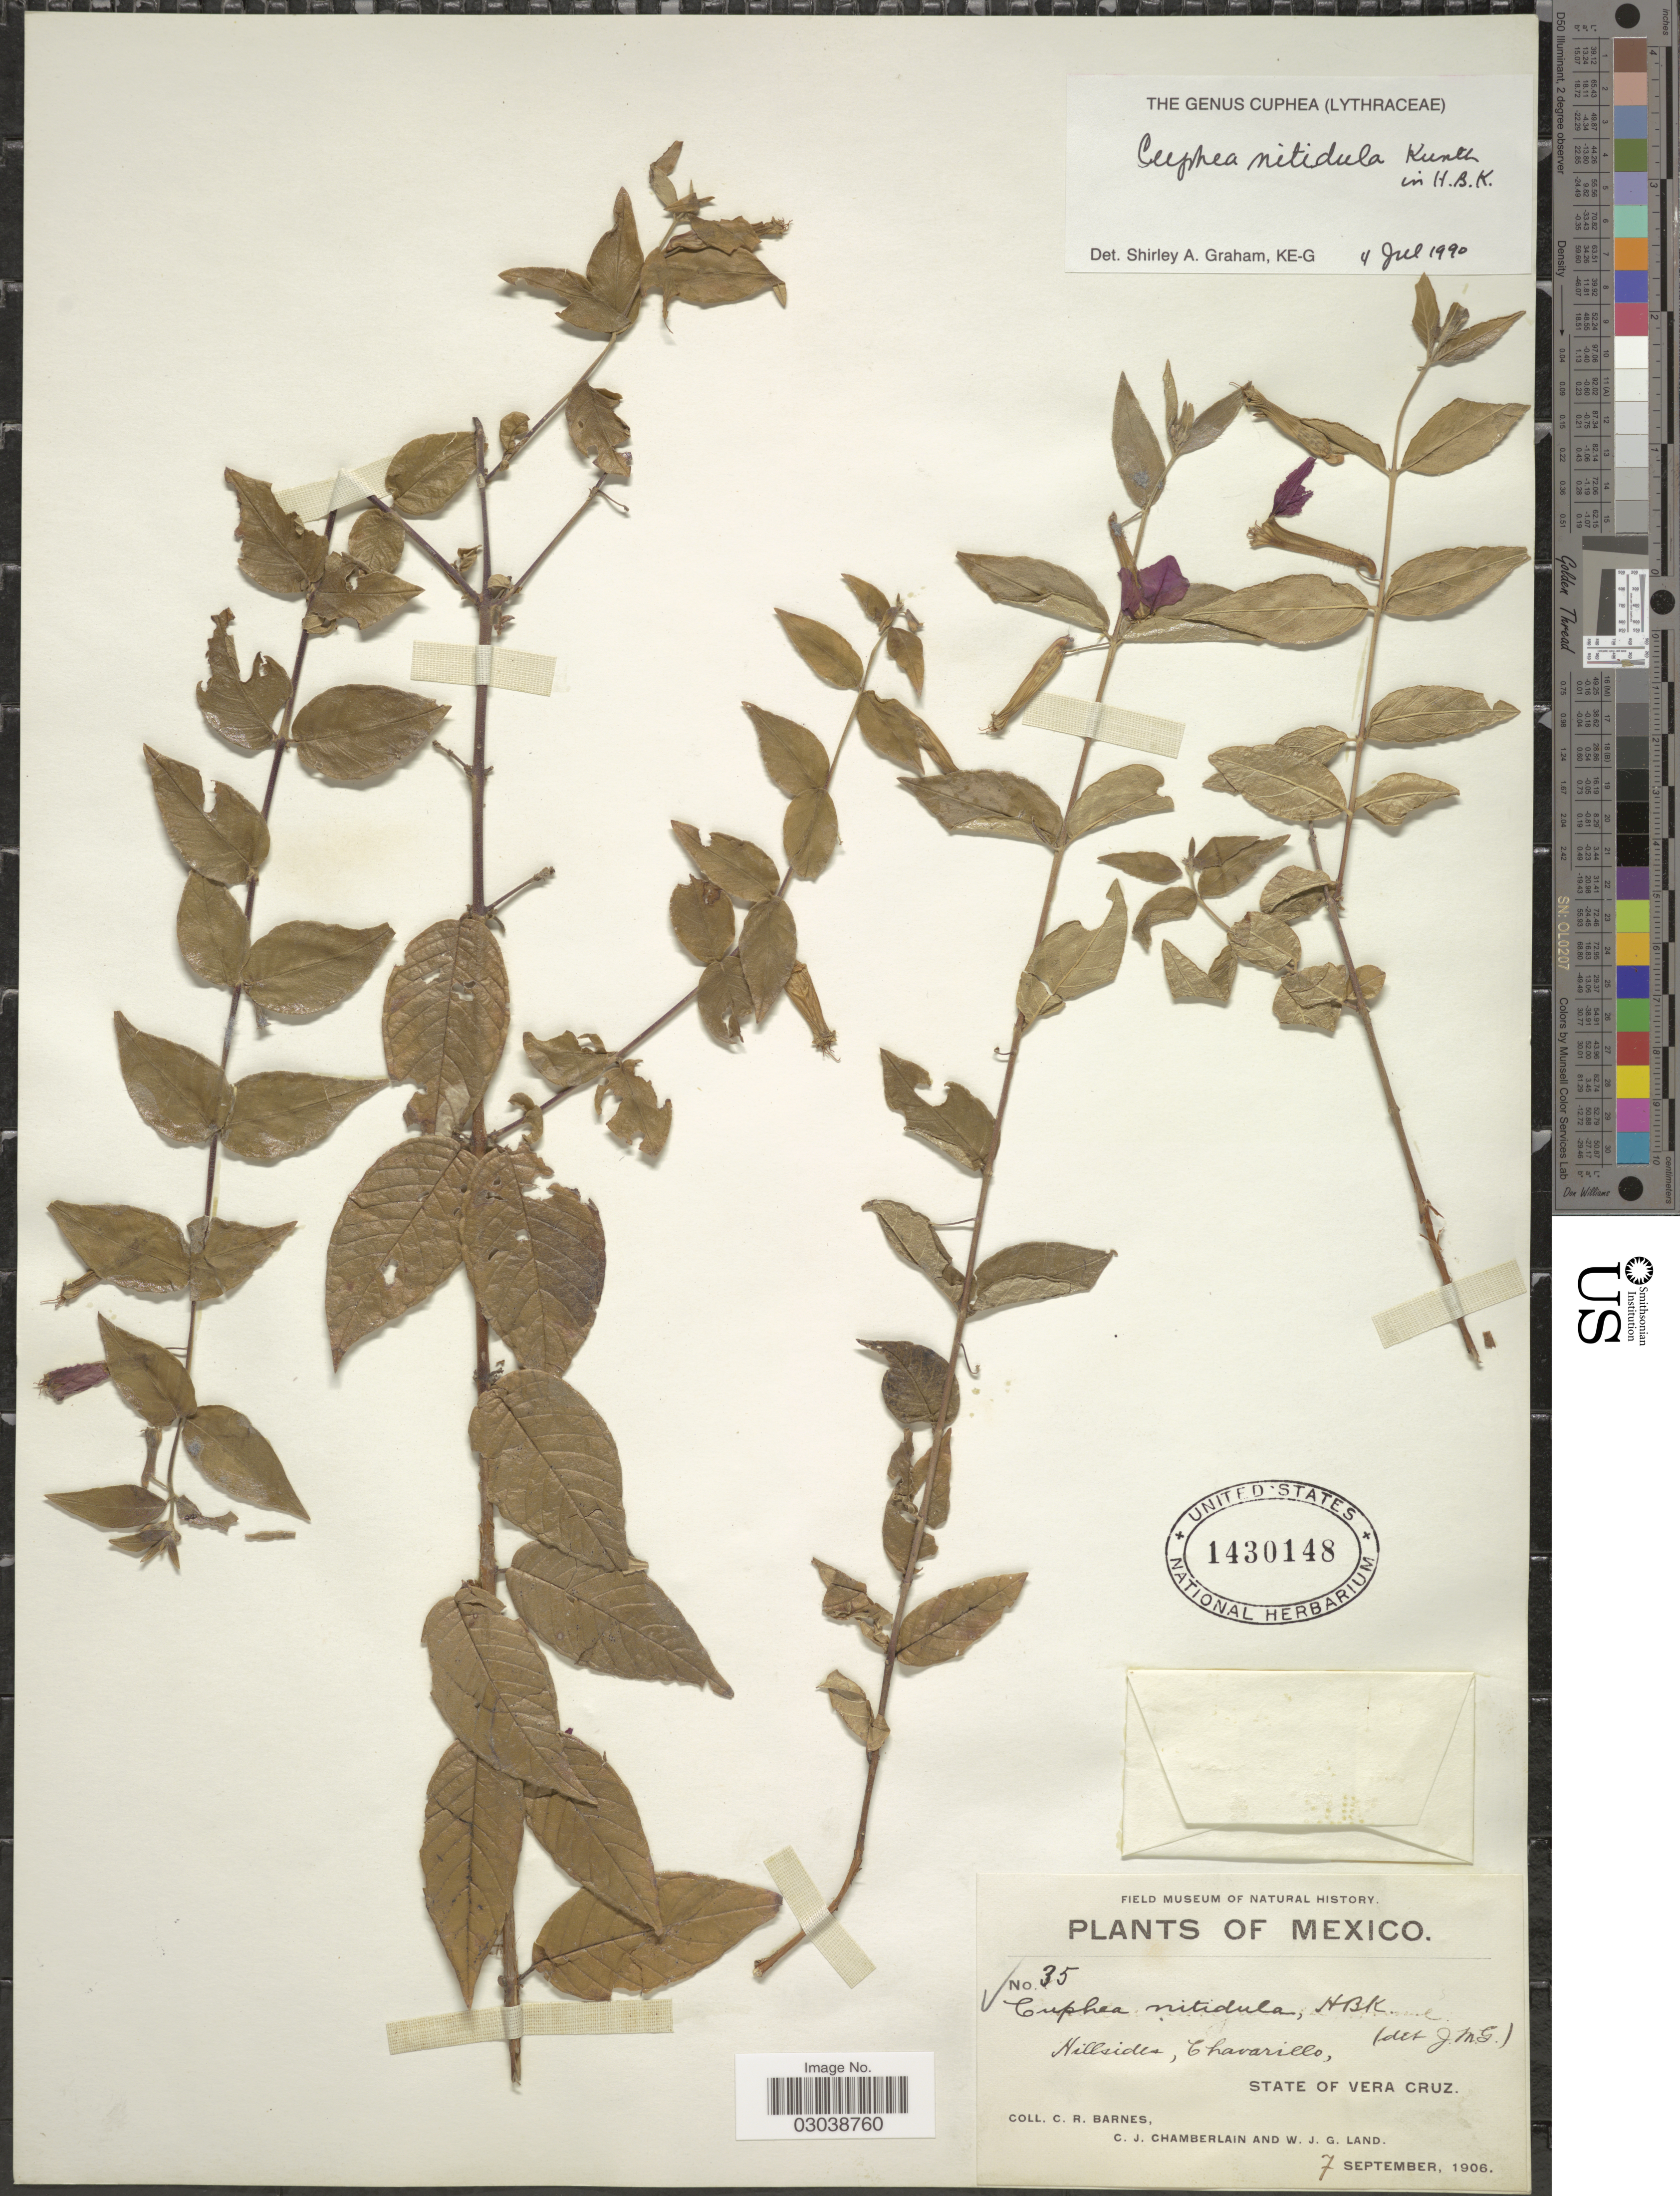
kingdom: Plantae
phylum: Tracheophyta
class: Magnoliopsida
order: Myrtales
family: Lythraceae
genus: Cuphea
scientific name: Cuphea nitidula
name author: Kunth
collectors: C. R. Barnes, C. Chamberlain & W. J. G. Land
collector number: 35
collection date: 1906-09-07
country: Mexico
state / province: Veracruz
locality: Hillsides, Chavarillo. State of Vera Cruz.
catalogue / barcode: US 1430148